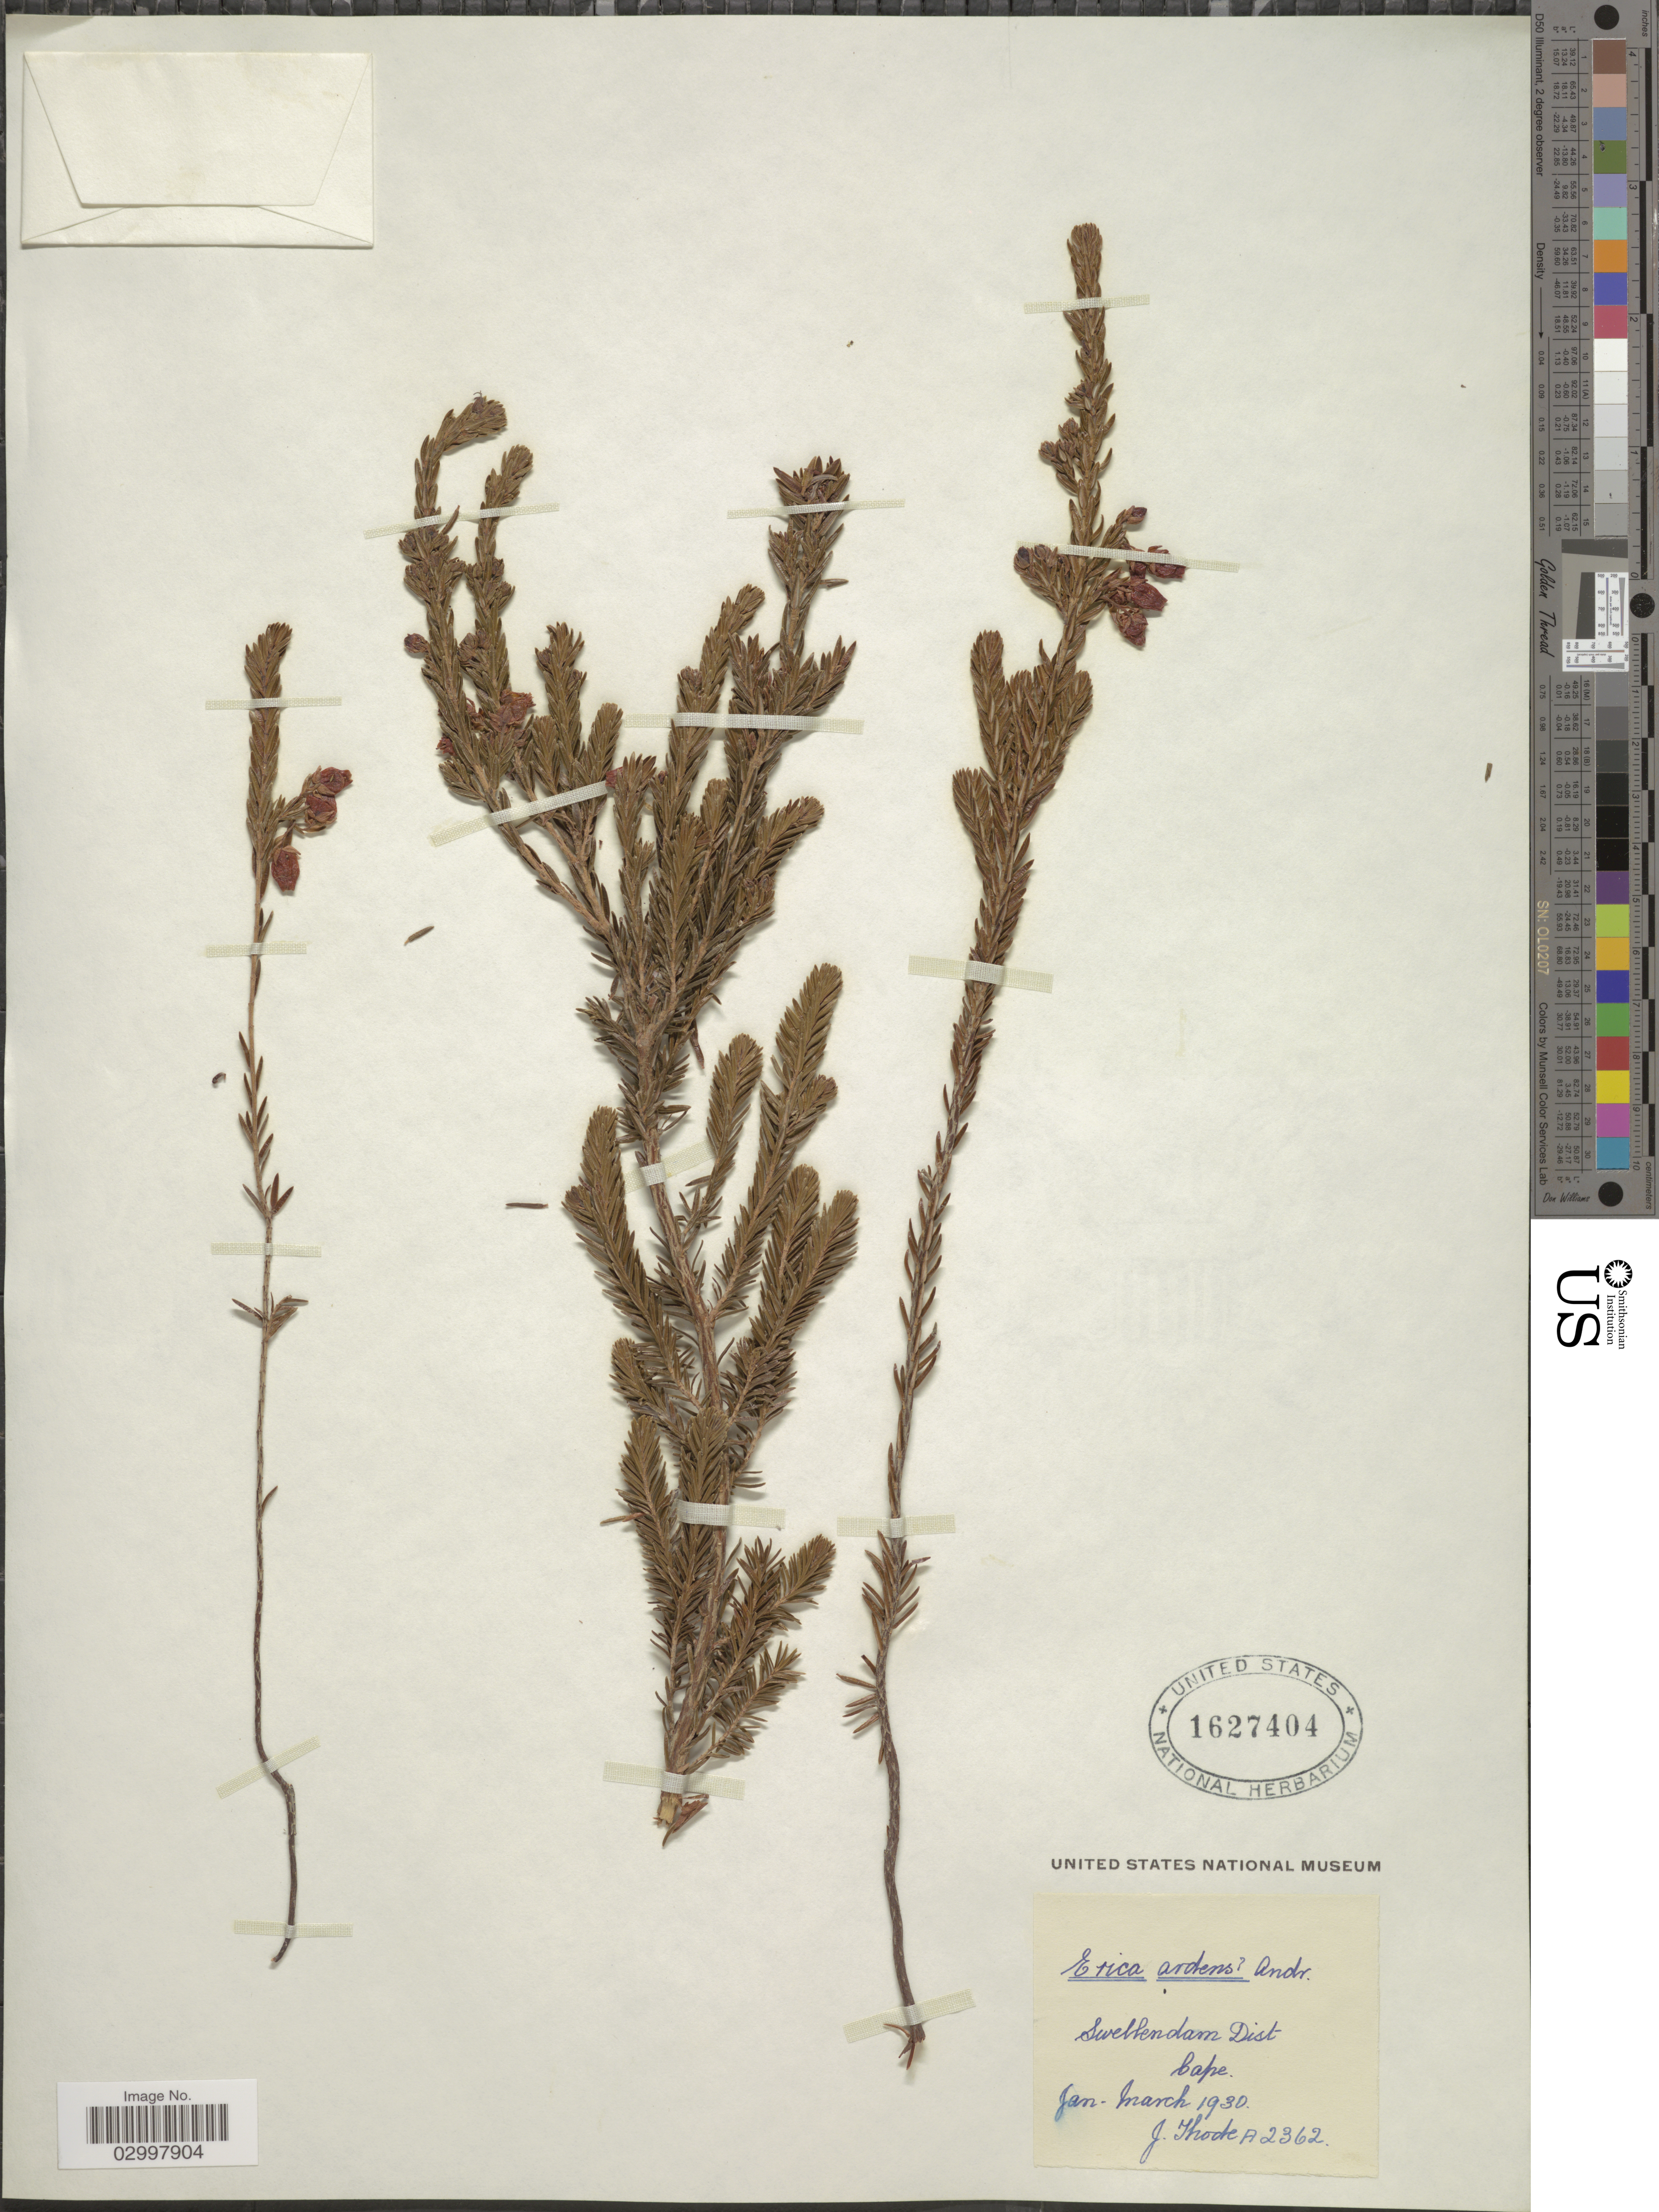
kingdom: Plantae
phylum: Tracheophyta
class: Magnoliopsida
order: Ericales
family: Ericaceae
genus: Erica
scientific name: Erica ardens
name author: Andrews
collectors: J. Thode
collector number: A2362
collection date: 1930-01/1930-03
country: South Africa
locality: Swellendam Dist. Cape.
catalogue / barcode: US 1627404